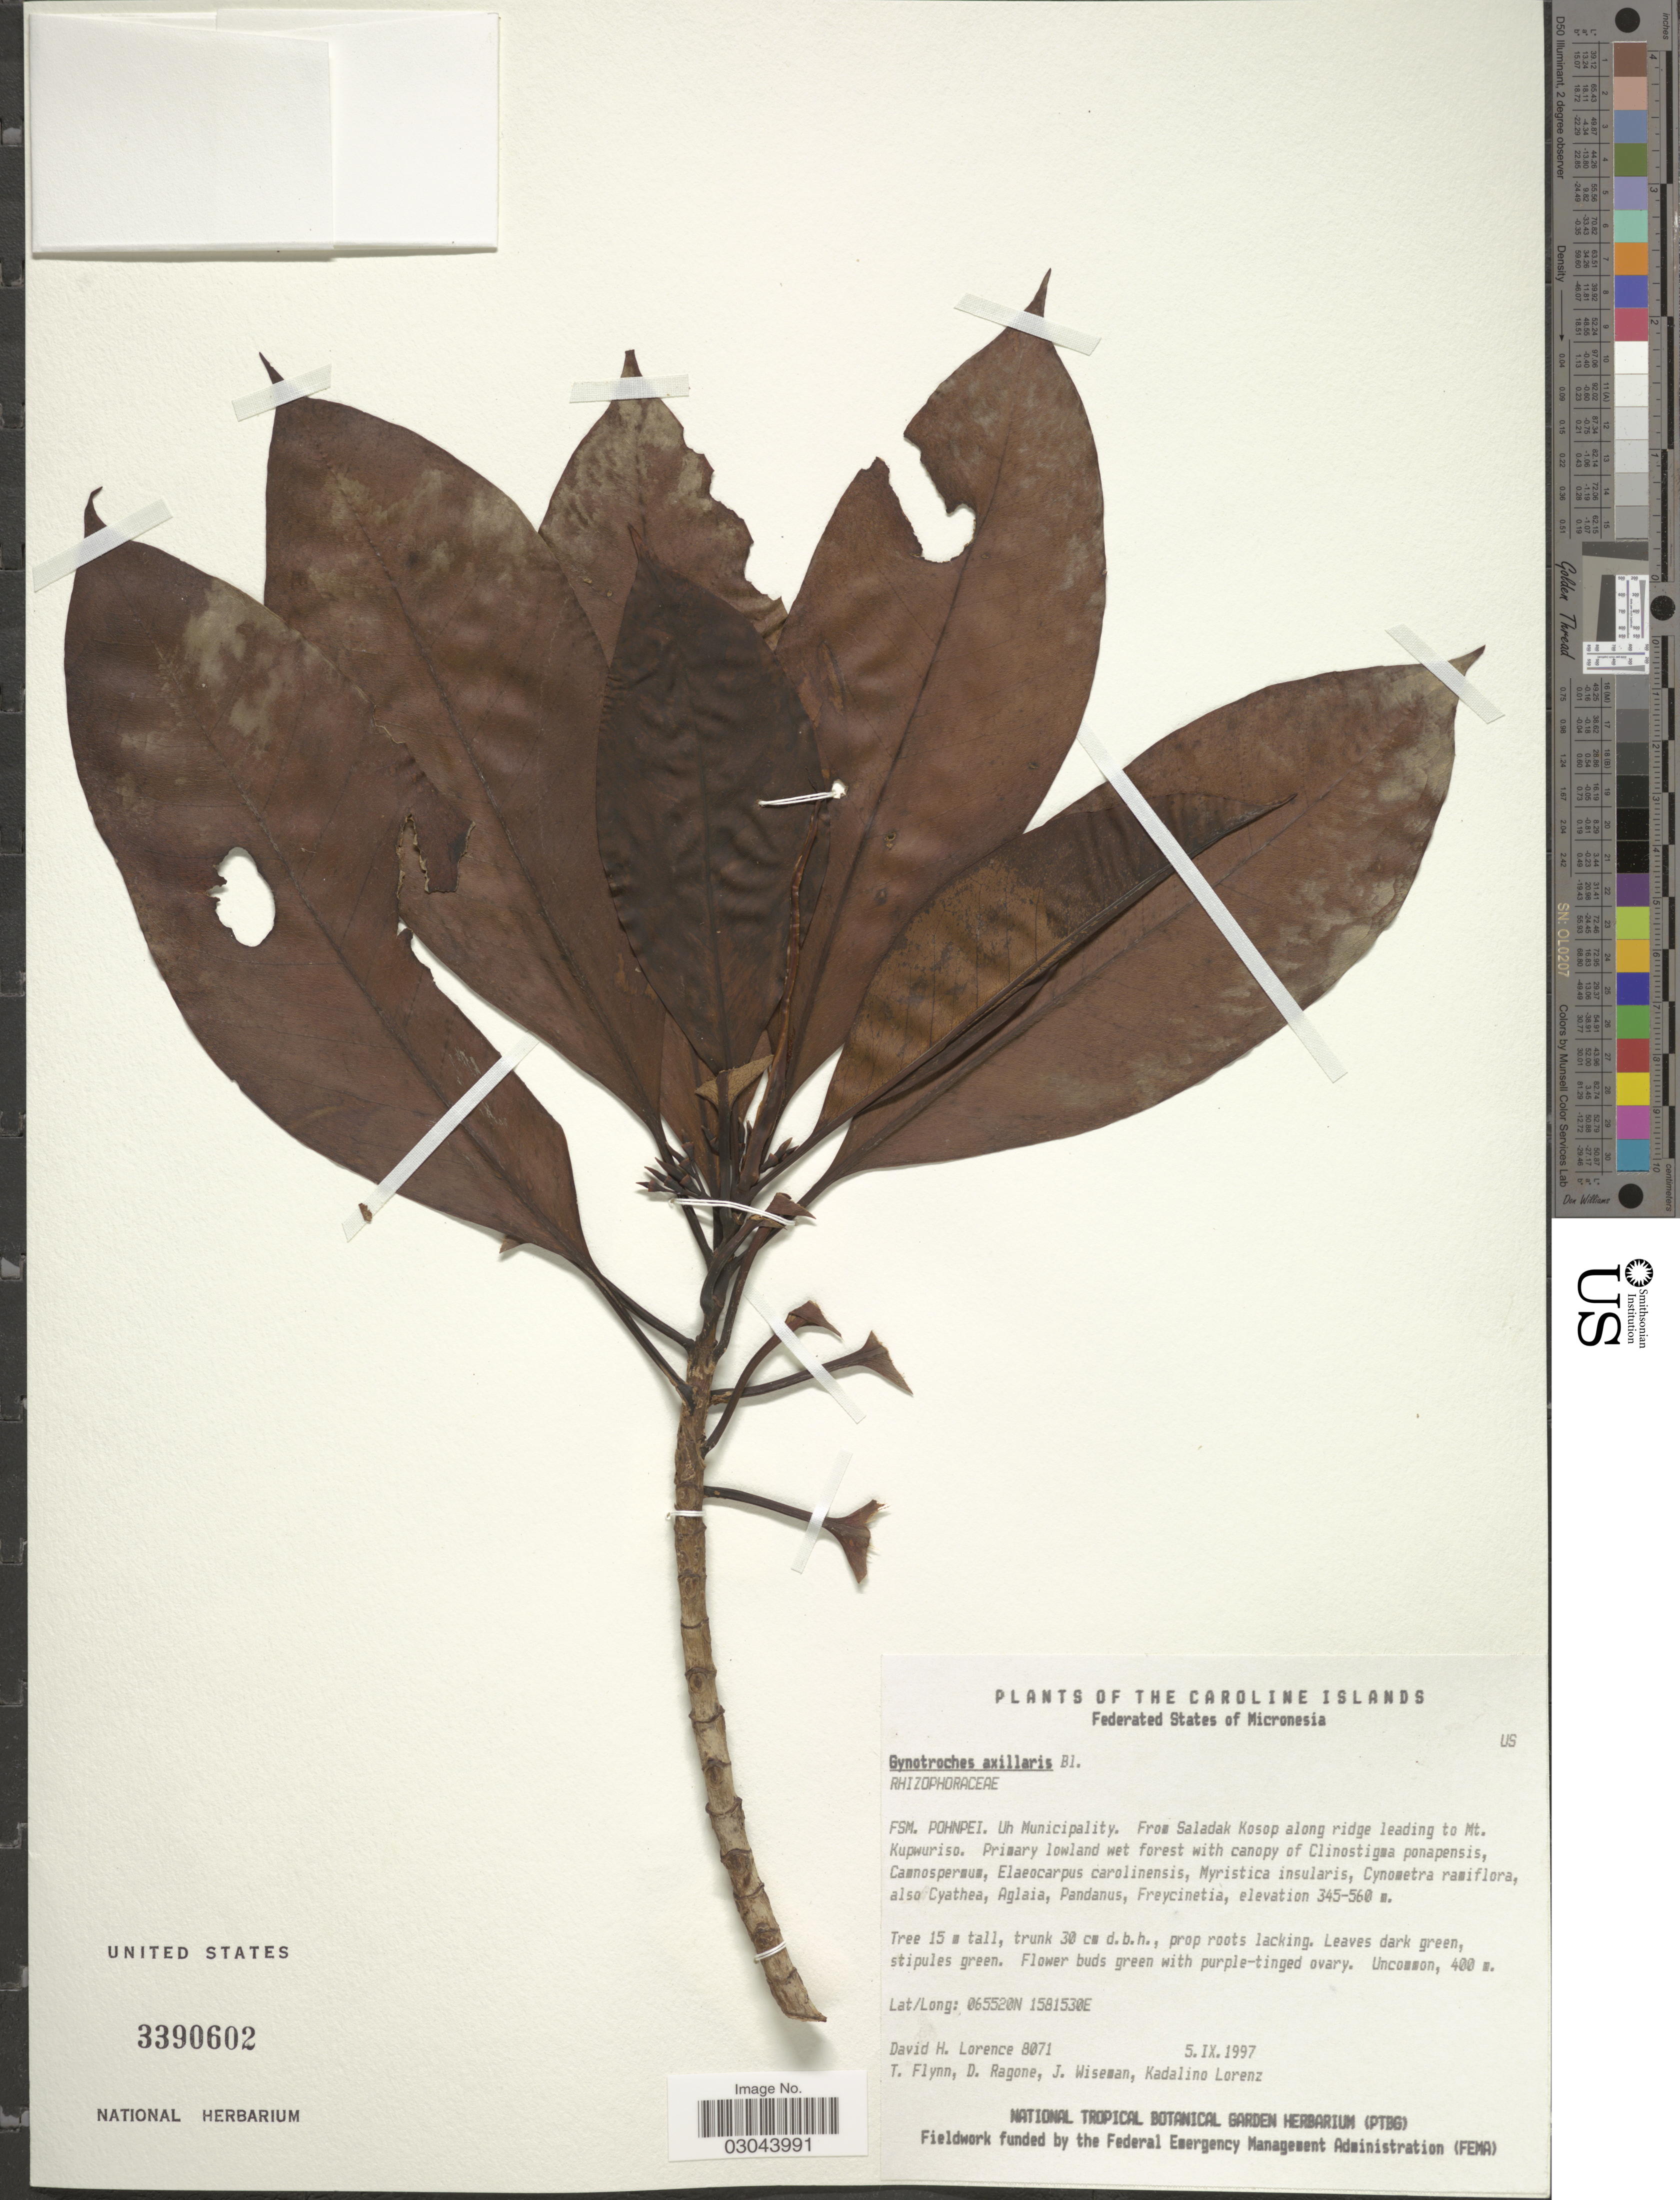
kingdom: Plantae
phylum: Tracheophyta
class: Magnoliopsida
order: Malpighiales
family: Rhizophoraceae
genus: Gynotroches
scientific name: Gynotroches axillaris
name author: Blume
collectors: D. Lorence, T. Flynn, D. Ragone, J. Wiseman & K. Lorenz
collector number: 8071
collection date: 1997-09-05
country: Micronesia, Federated States of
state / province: Pohnpei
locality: Caroline Islands. Federated States of Micronesia. Uh Municipality. From Saladak Kosop along ridge leading to Mt. Kupwuriso.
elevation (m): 345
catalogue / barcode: US 3390602